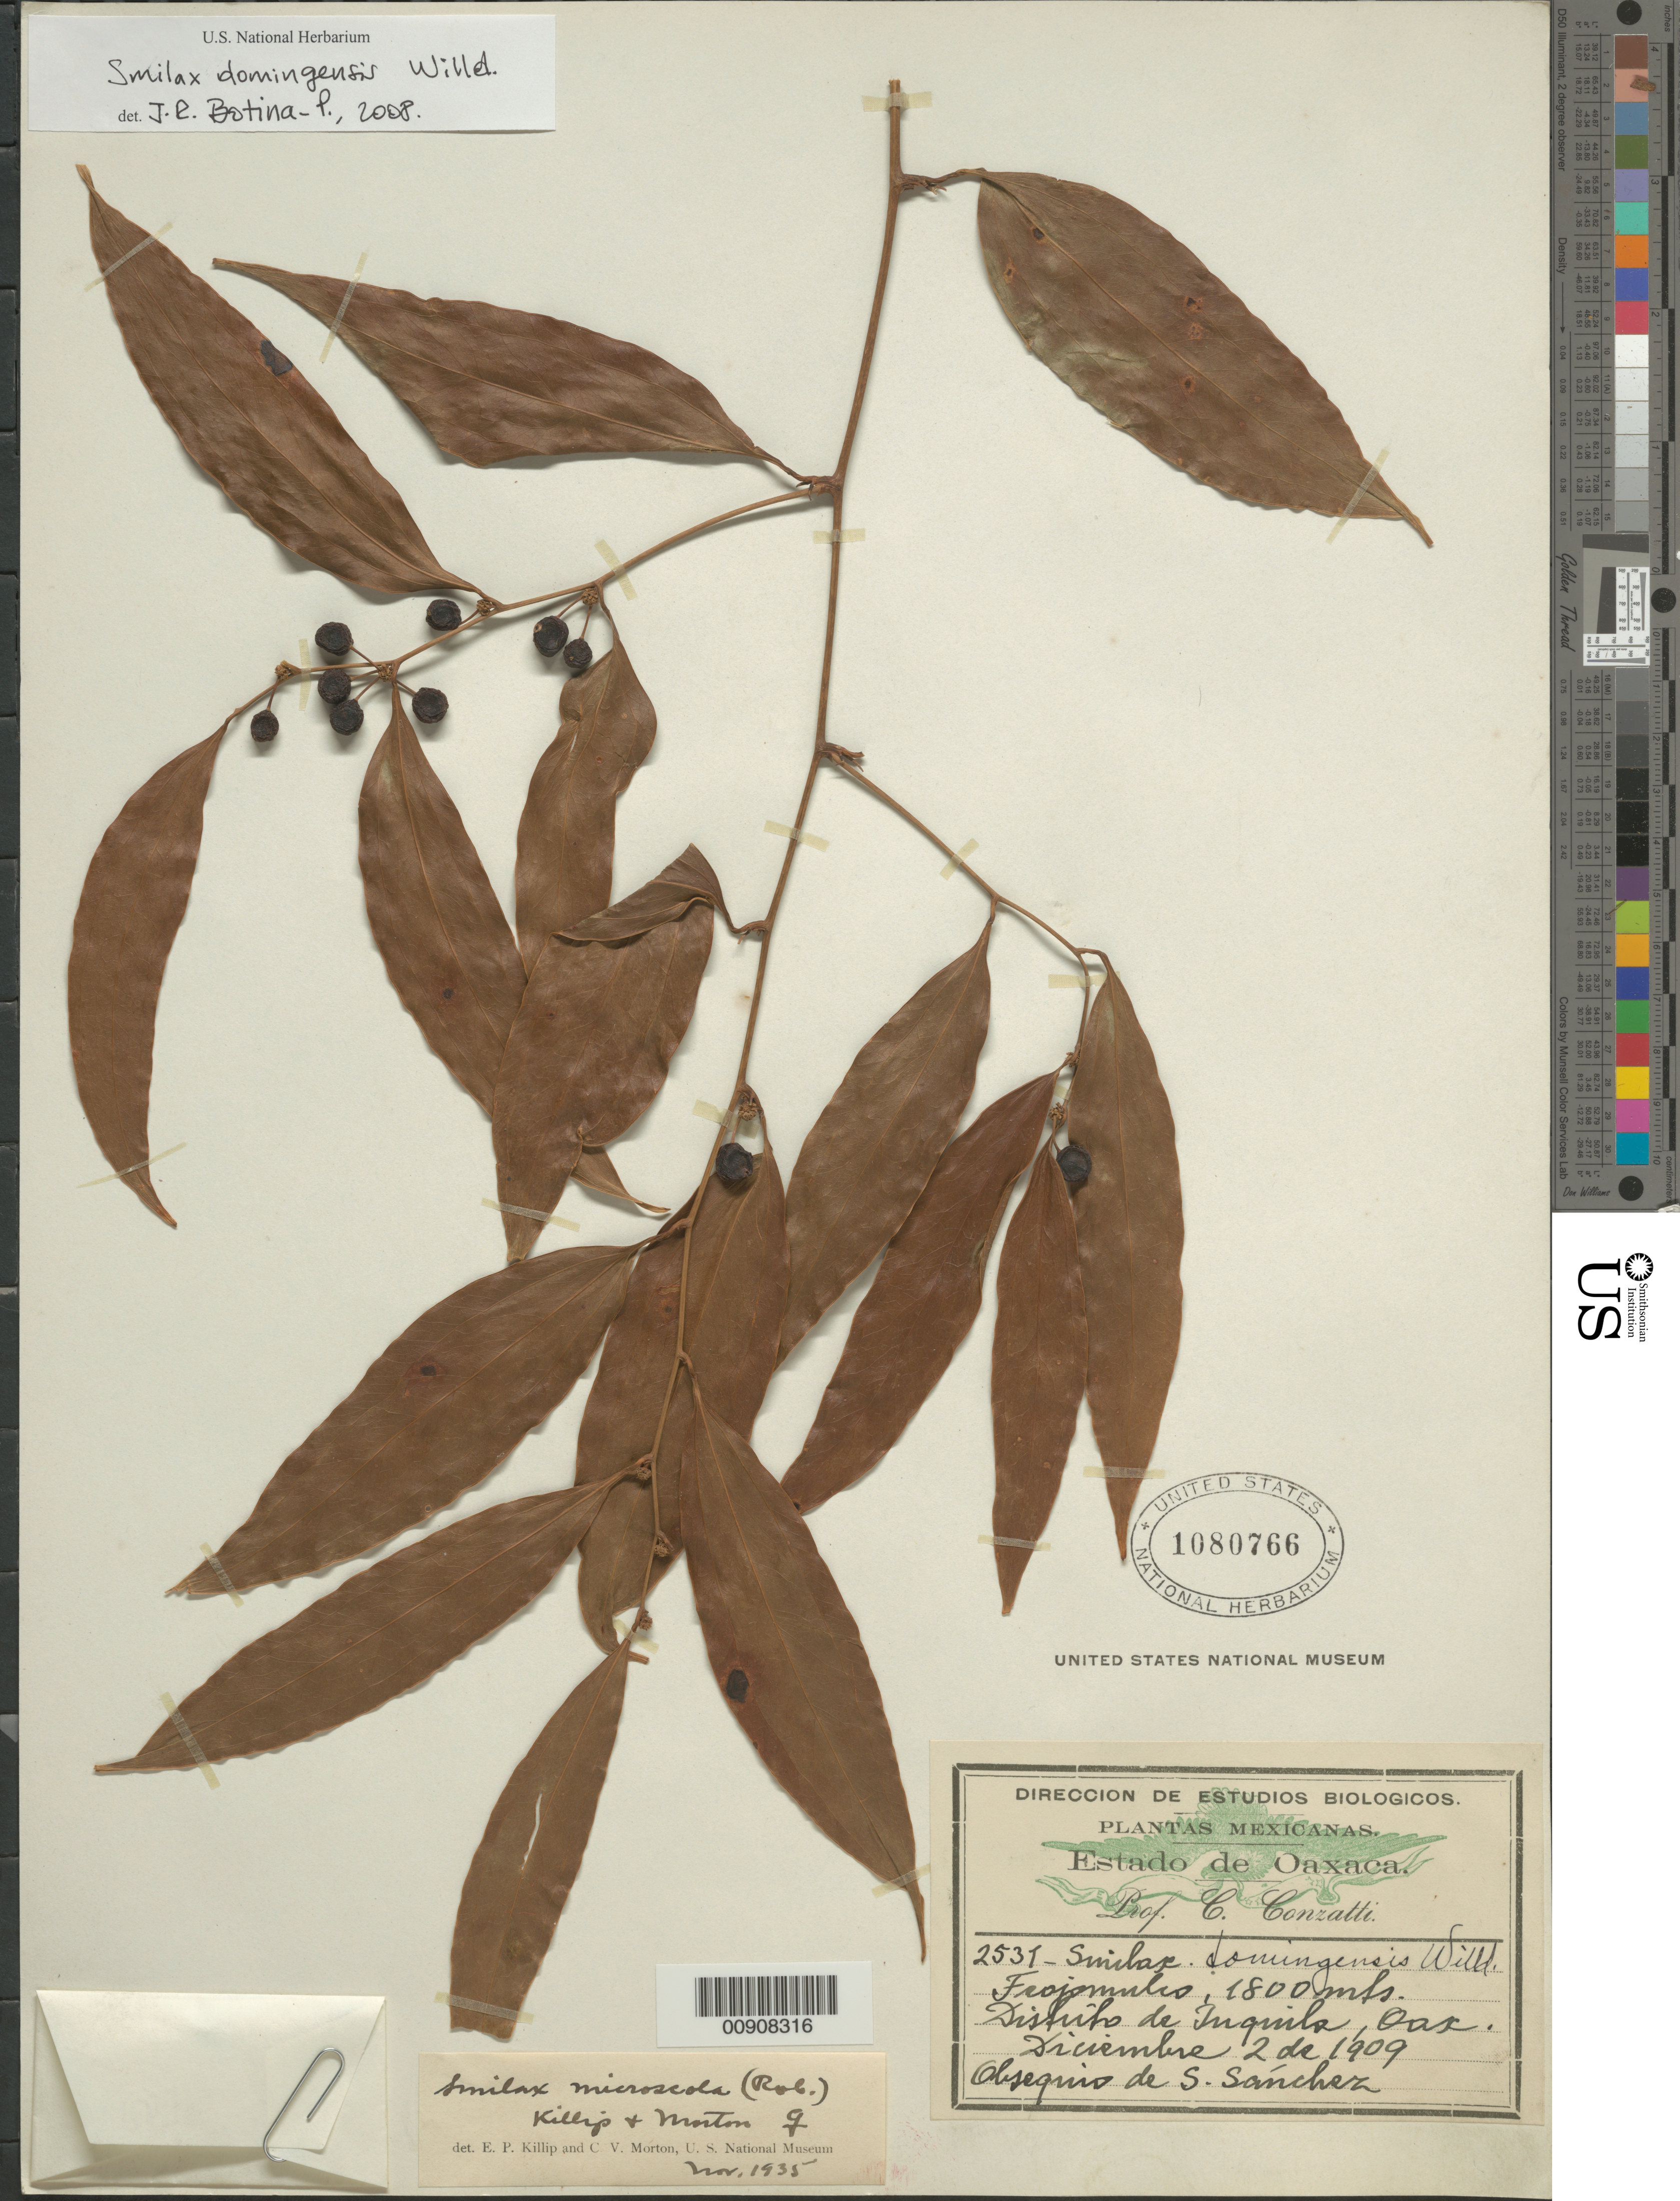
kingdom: Plantae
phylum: Tracheophyta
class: Liliopsida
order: Liliales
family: Smilacaceae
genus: Smilax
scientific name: Smilax microscola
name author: (B.L. Rob.) Killip & C.V. Morton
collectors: C. Conzatti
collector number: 2531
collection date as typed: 02 Dec 1909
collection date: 1909-12-02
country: Mexico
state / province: Oaxaca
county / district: Juquila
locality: Teojomulco, Distrito de Juquila, Oaxaca.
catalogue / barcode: US 1080766